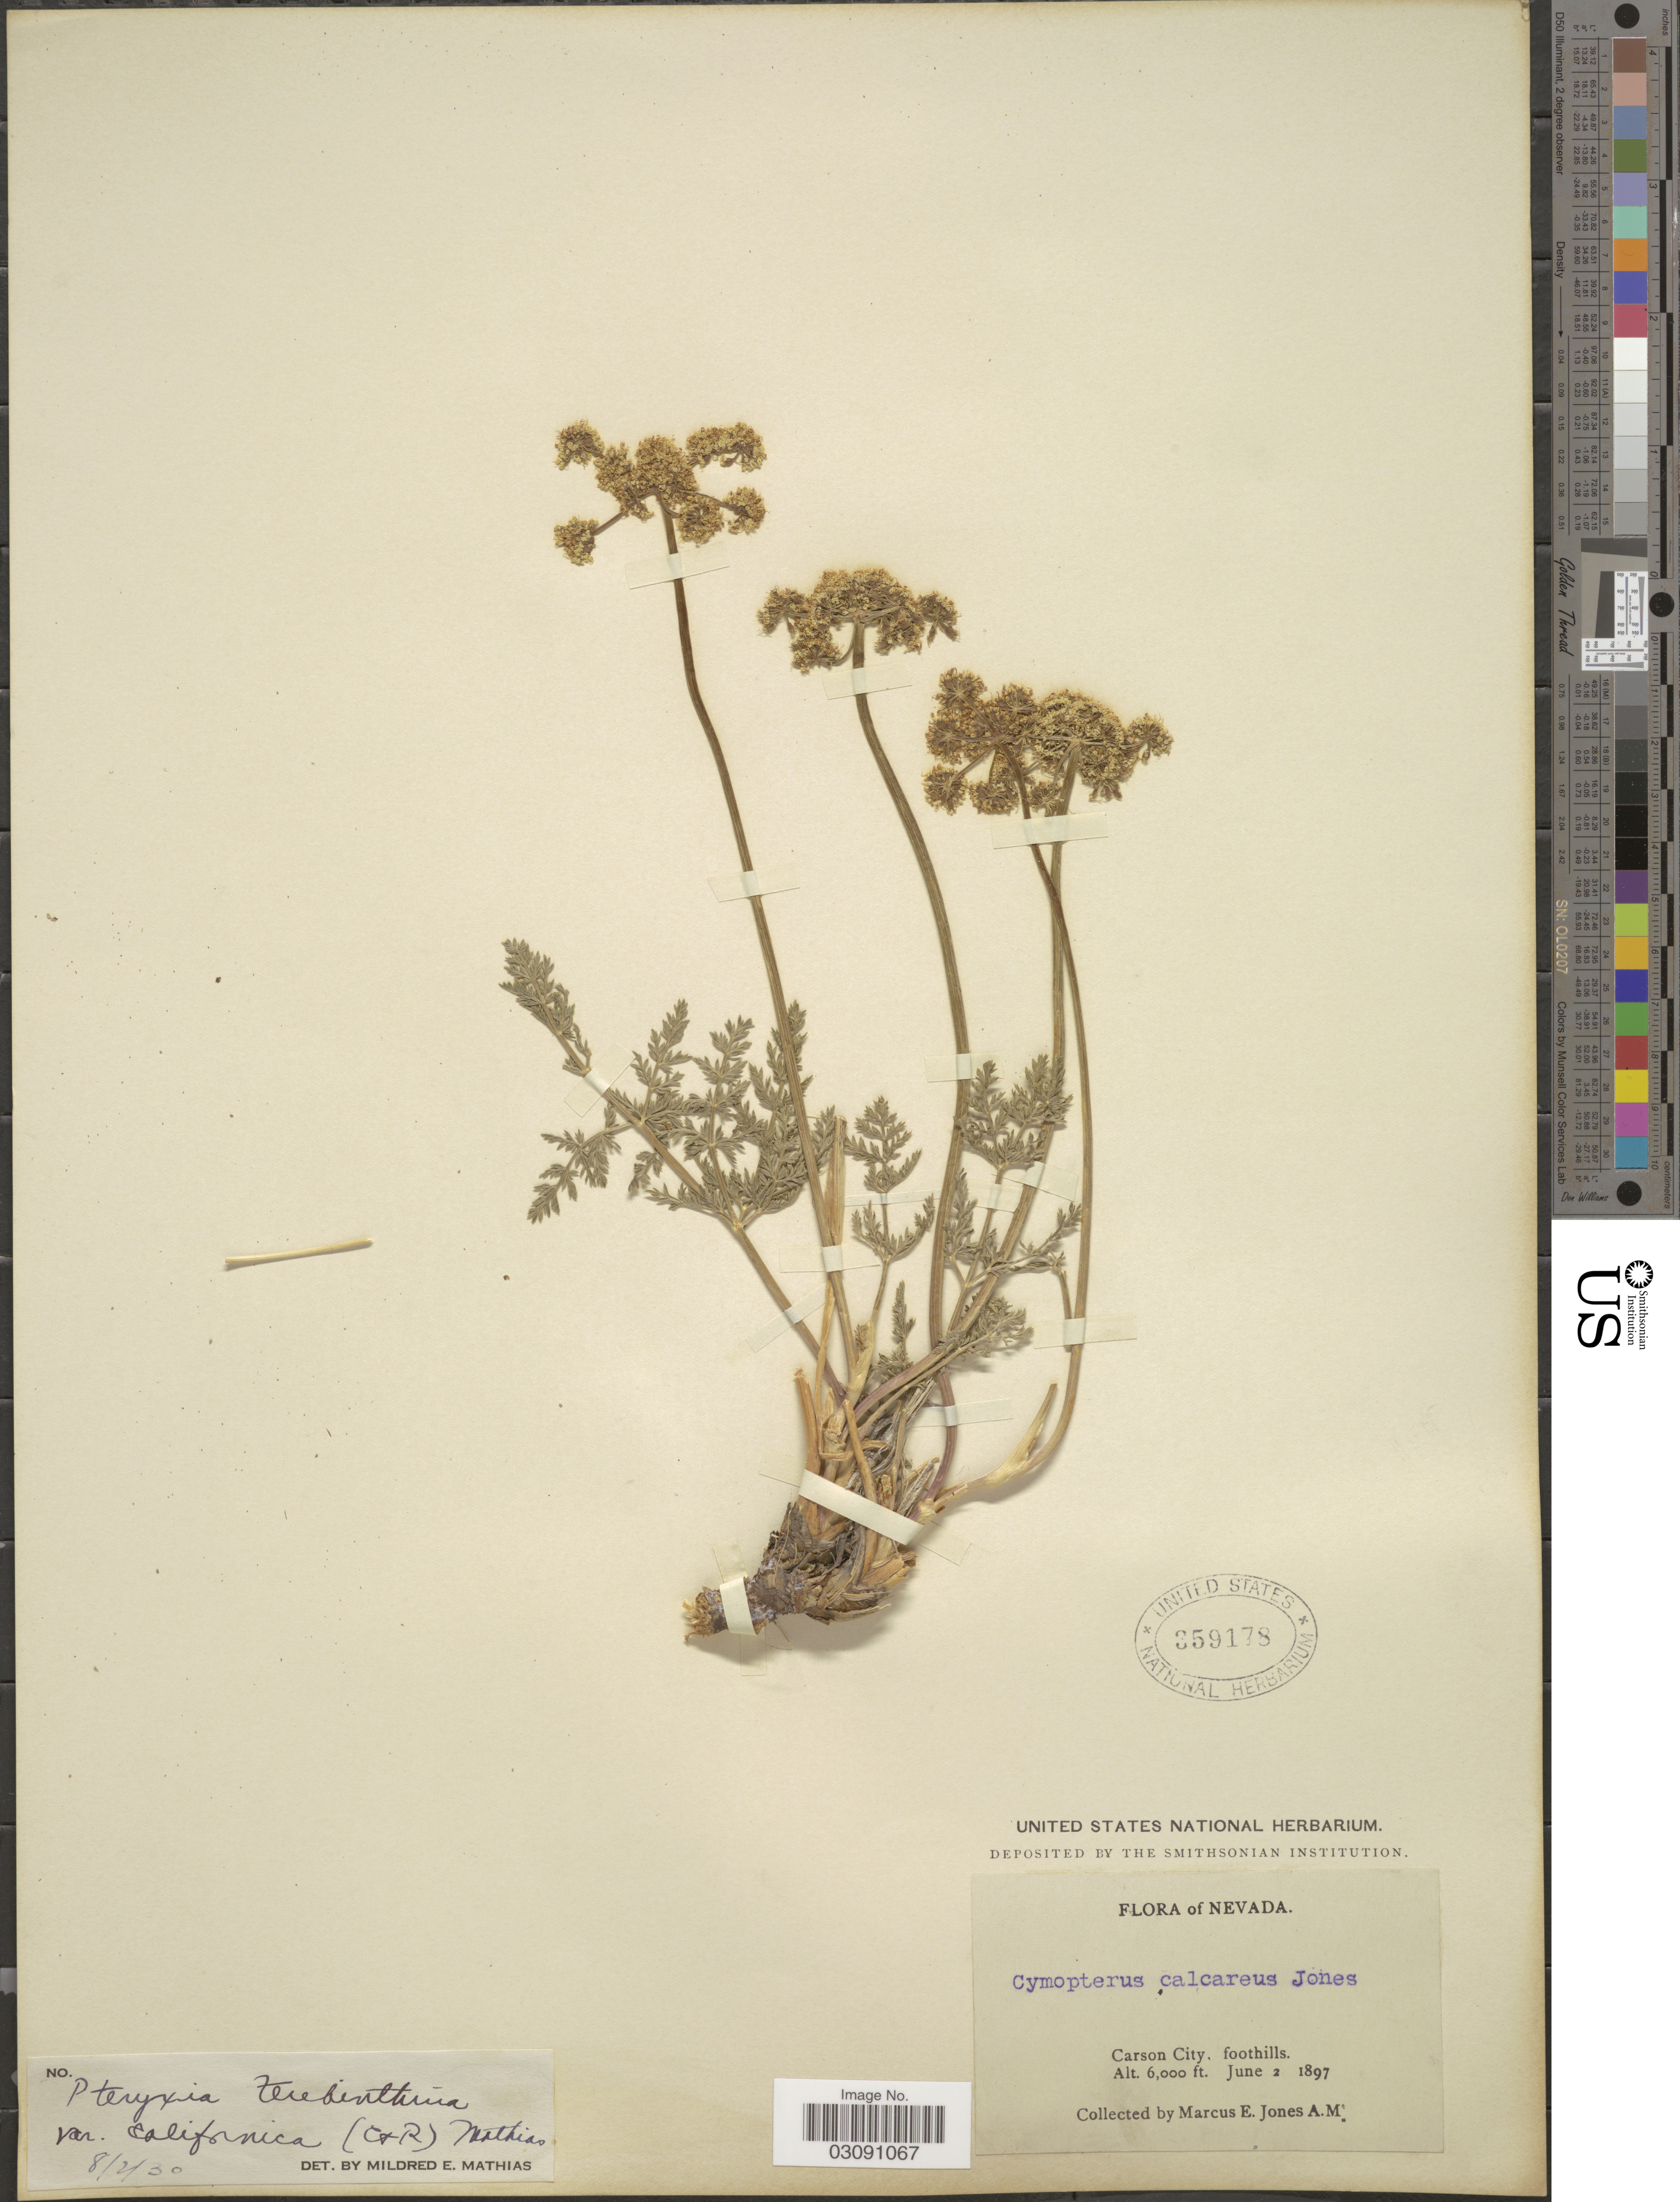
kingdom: Plantae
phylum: Tracheophyta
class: Magnoliopsida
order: Apiales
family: Apiaceae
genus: Pteryxia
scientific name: Pteryxia terebinthina var. californica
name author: (J.M. Coult. & Rose) Mathias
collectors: M. E. Jones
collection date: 1897-06-02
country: United States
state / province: Nevada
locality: Carson City, foothills.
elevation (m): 1829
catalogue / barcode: US 359178